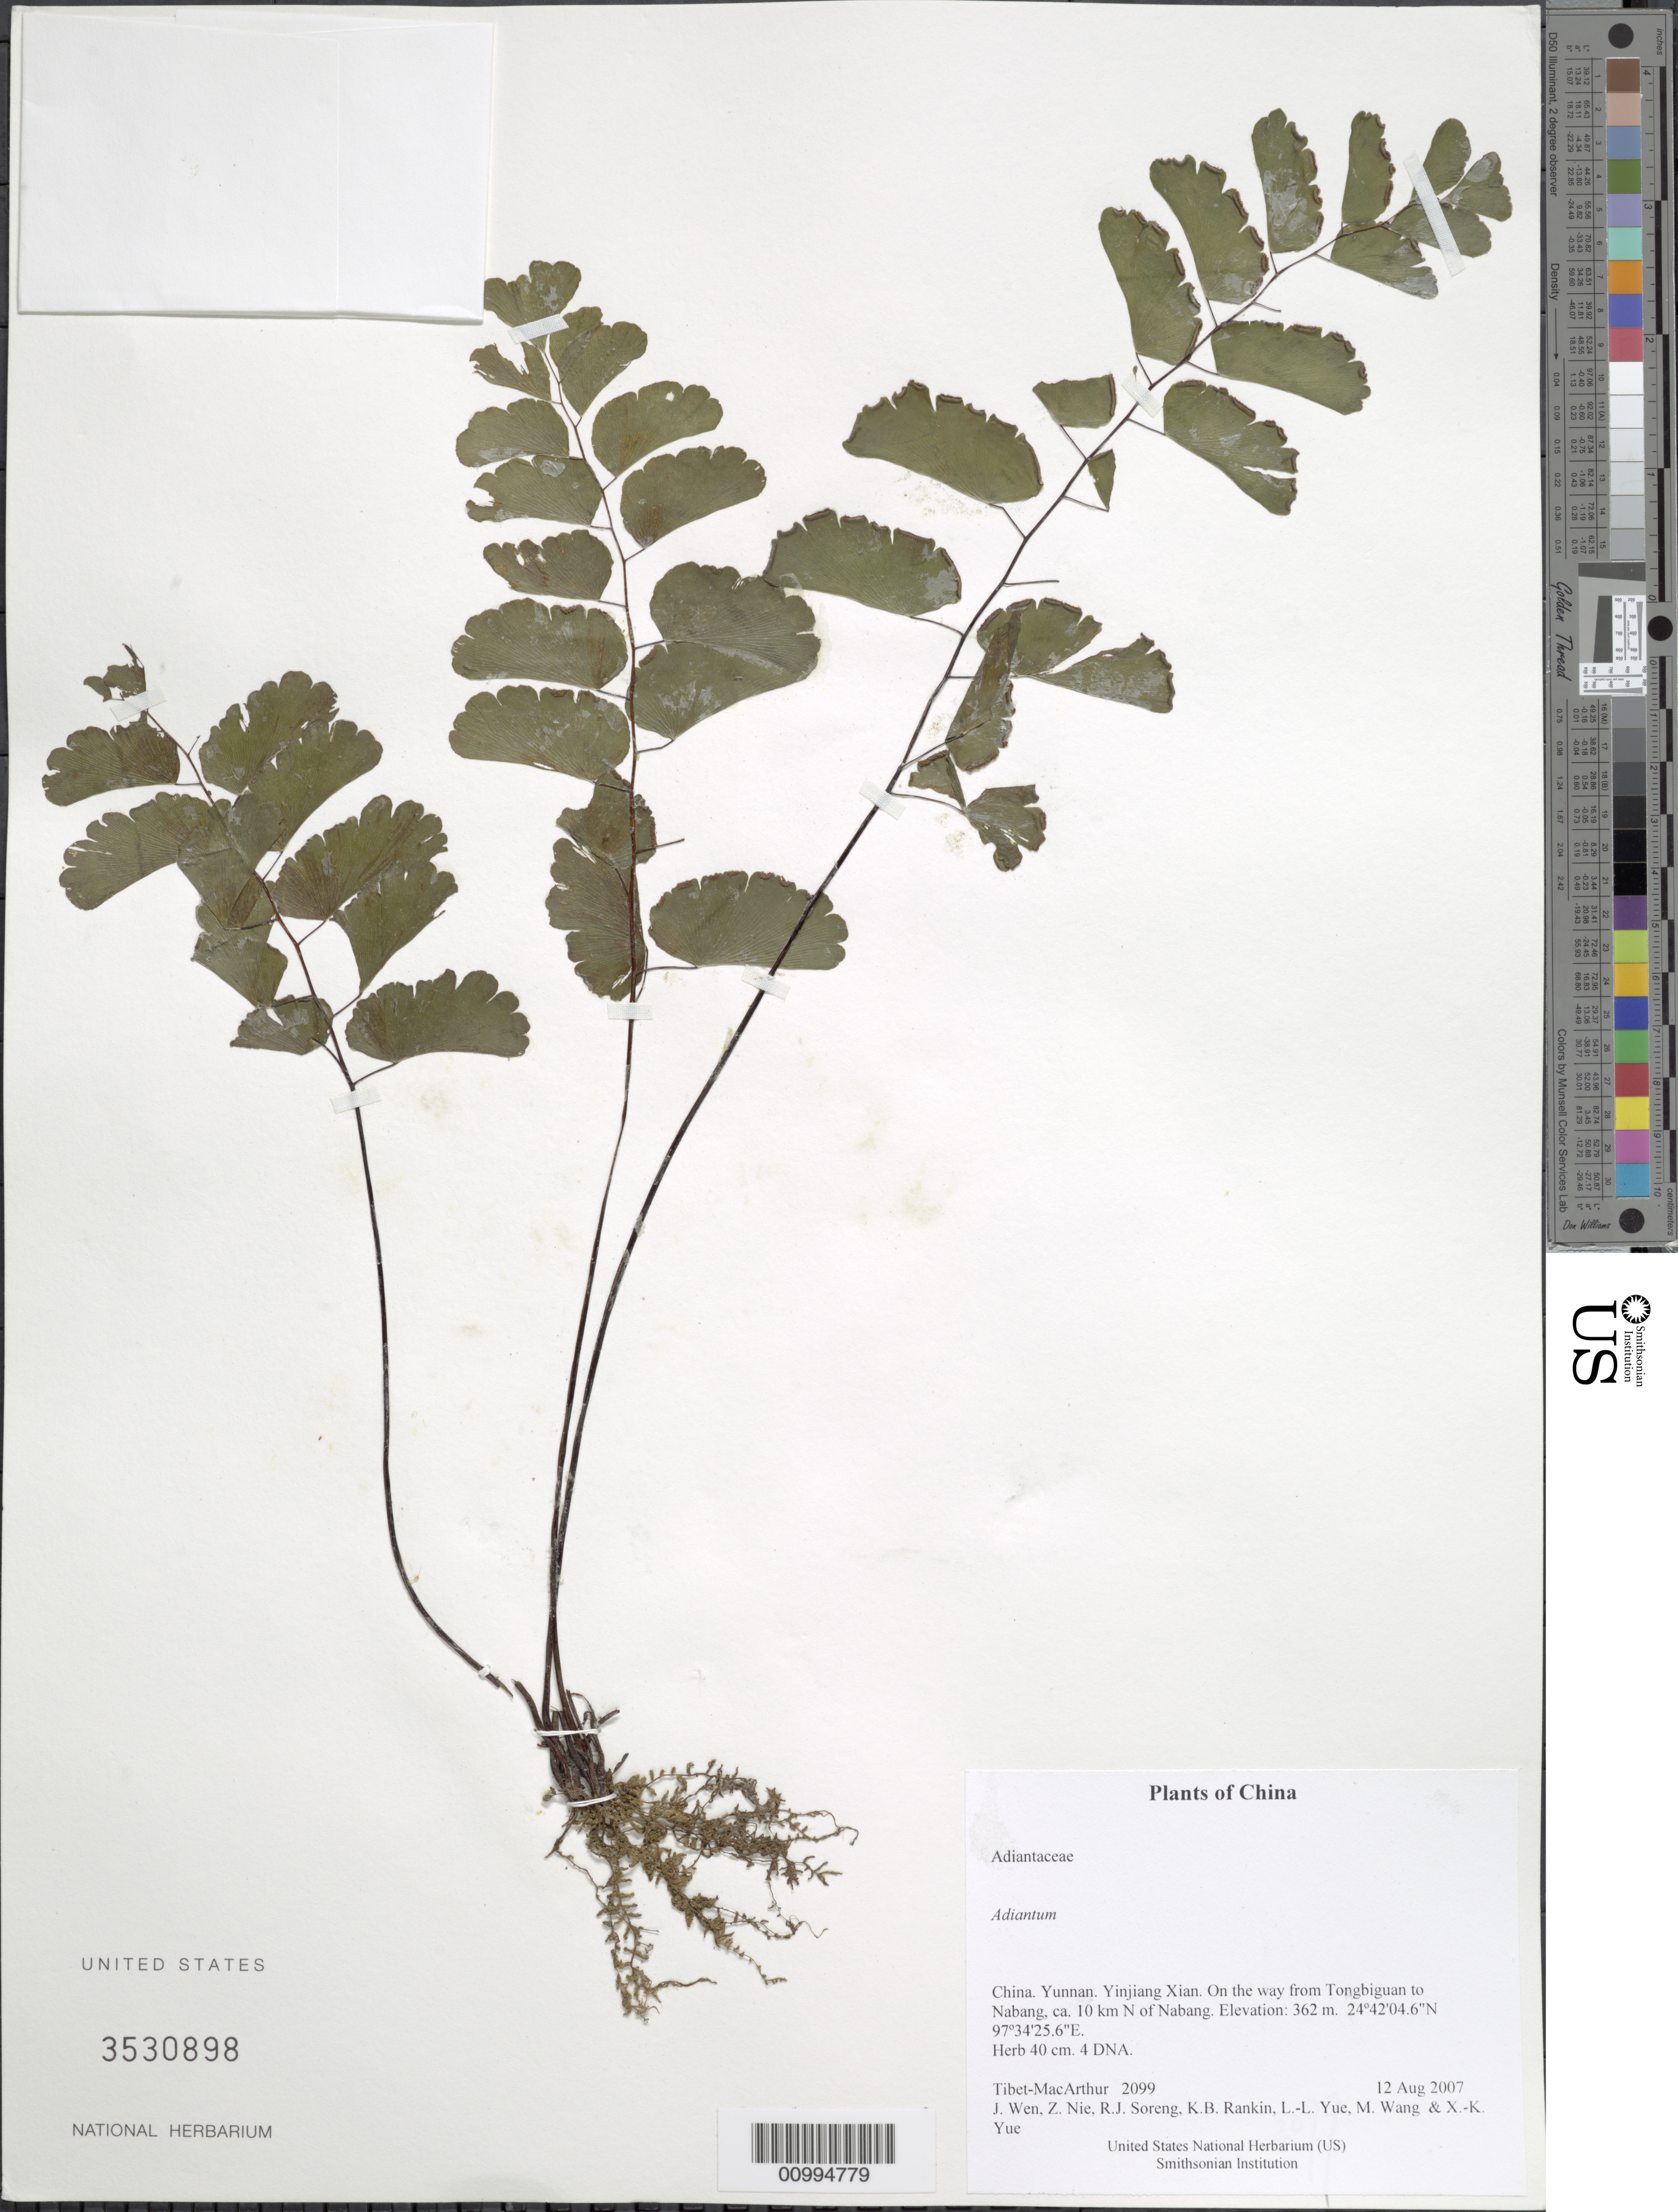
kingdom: Plantae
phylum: Tracheophyta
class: Polypodiopsida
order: Polypodiales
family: Pteridaceae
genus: Adiantum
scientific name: Adiantum sp.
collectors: Tibet-MacArthur, J. Wen, Z. Nie, R. J. Soreng, K. Rankin, L. Yue, M. Wang & X. Yue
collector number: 2099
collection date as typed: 12 Aug 2007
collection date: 2007-08-12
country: China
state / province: Yunnan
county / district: Yinjiang Xian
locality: On the way from Tongbiguan to Nabang, ca. 10 km N of Nabang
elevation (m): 362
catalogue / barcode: US 3530898